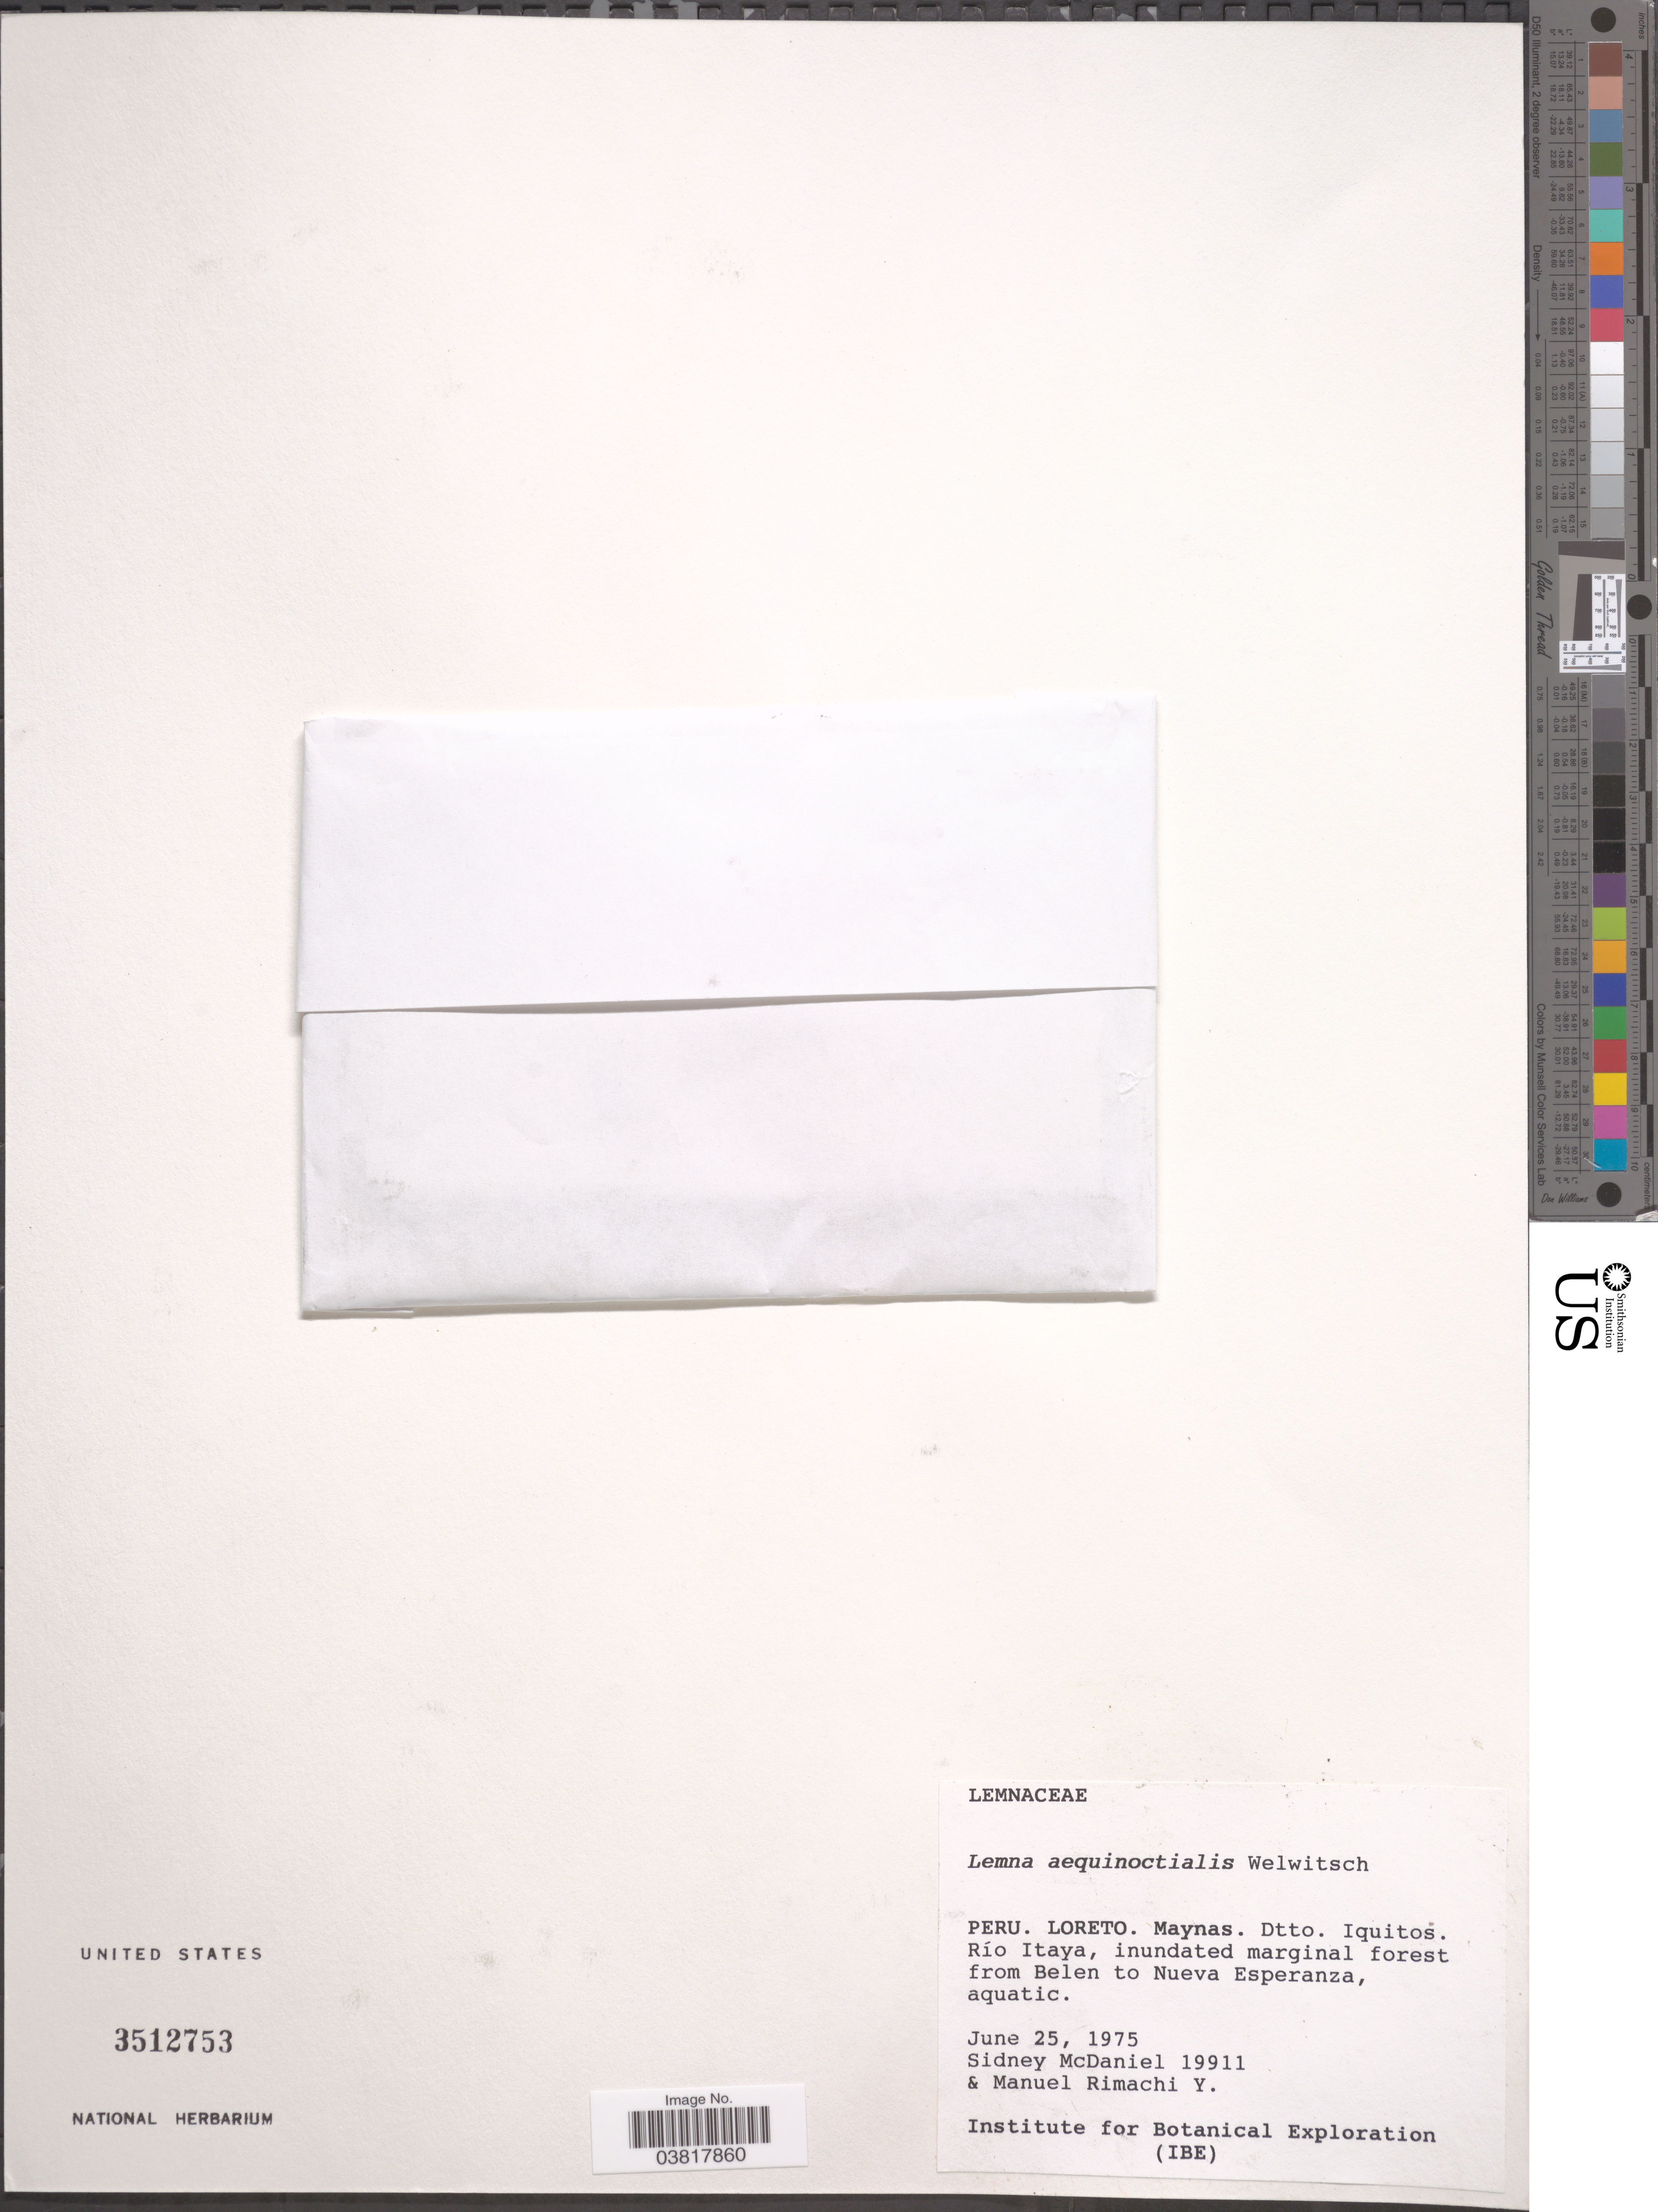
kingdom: Plantae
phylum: Tracheophyta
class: Liliopsida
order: Alismatales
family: Araceae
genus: Lemna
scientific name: Lemna aequinoctialis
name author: Welw.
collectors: S. McDaniel & M. Rimachi Y.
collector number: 19911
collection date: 1975-06-25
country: Peru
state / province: Loreto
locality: Maynas. Dtto. Iquitos, Río Itaya, inundated marginal forest from Belen to Nueva Esperanza, aquatic.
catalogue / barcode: US 3512753